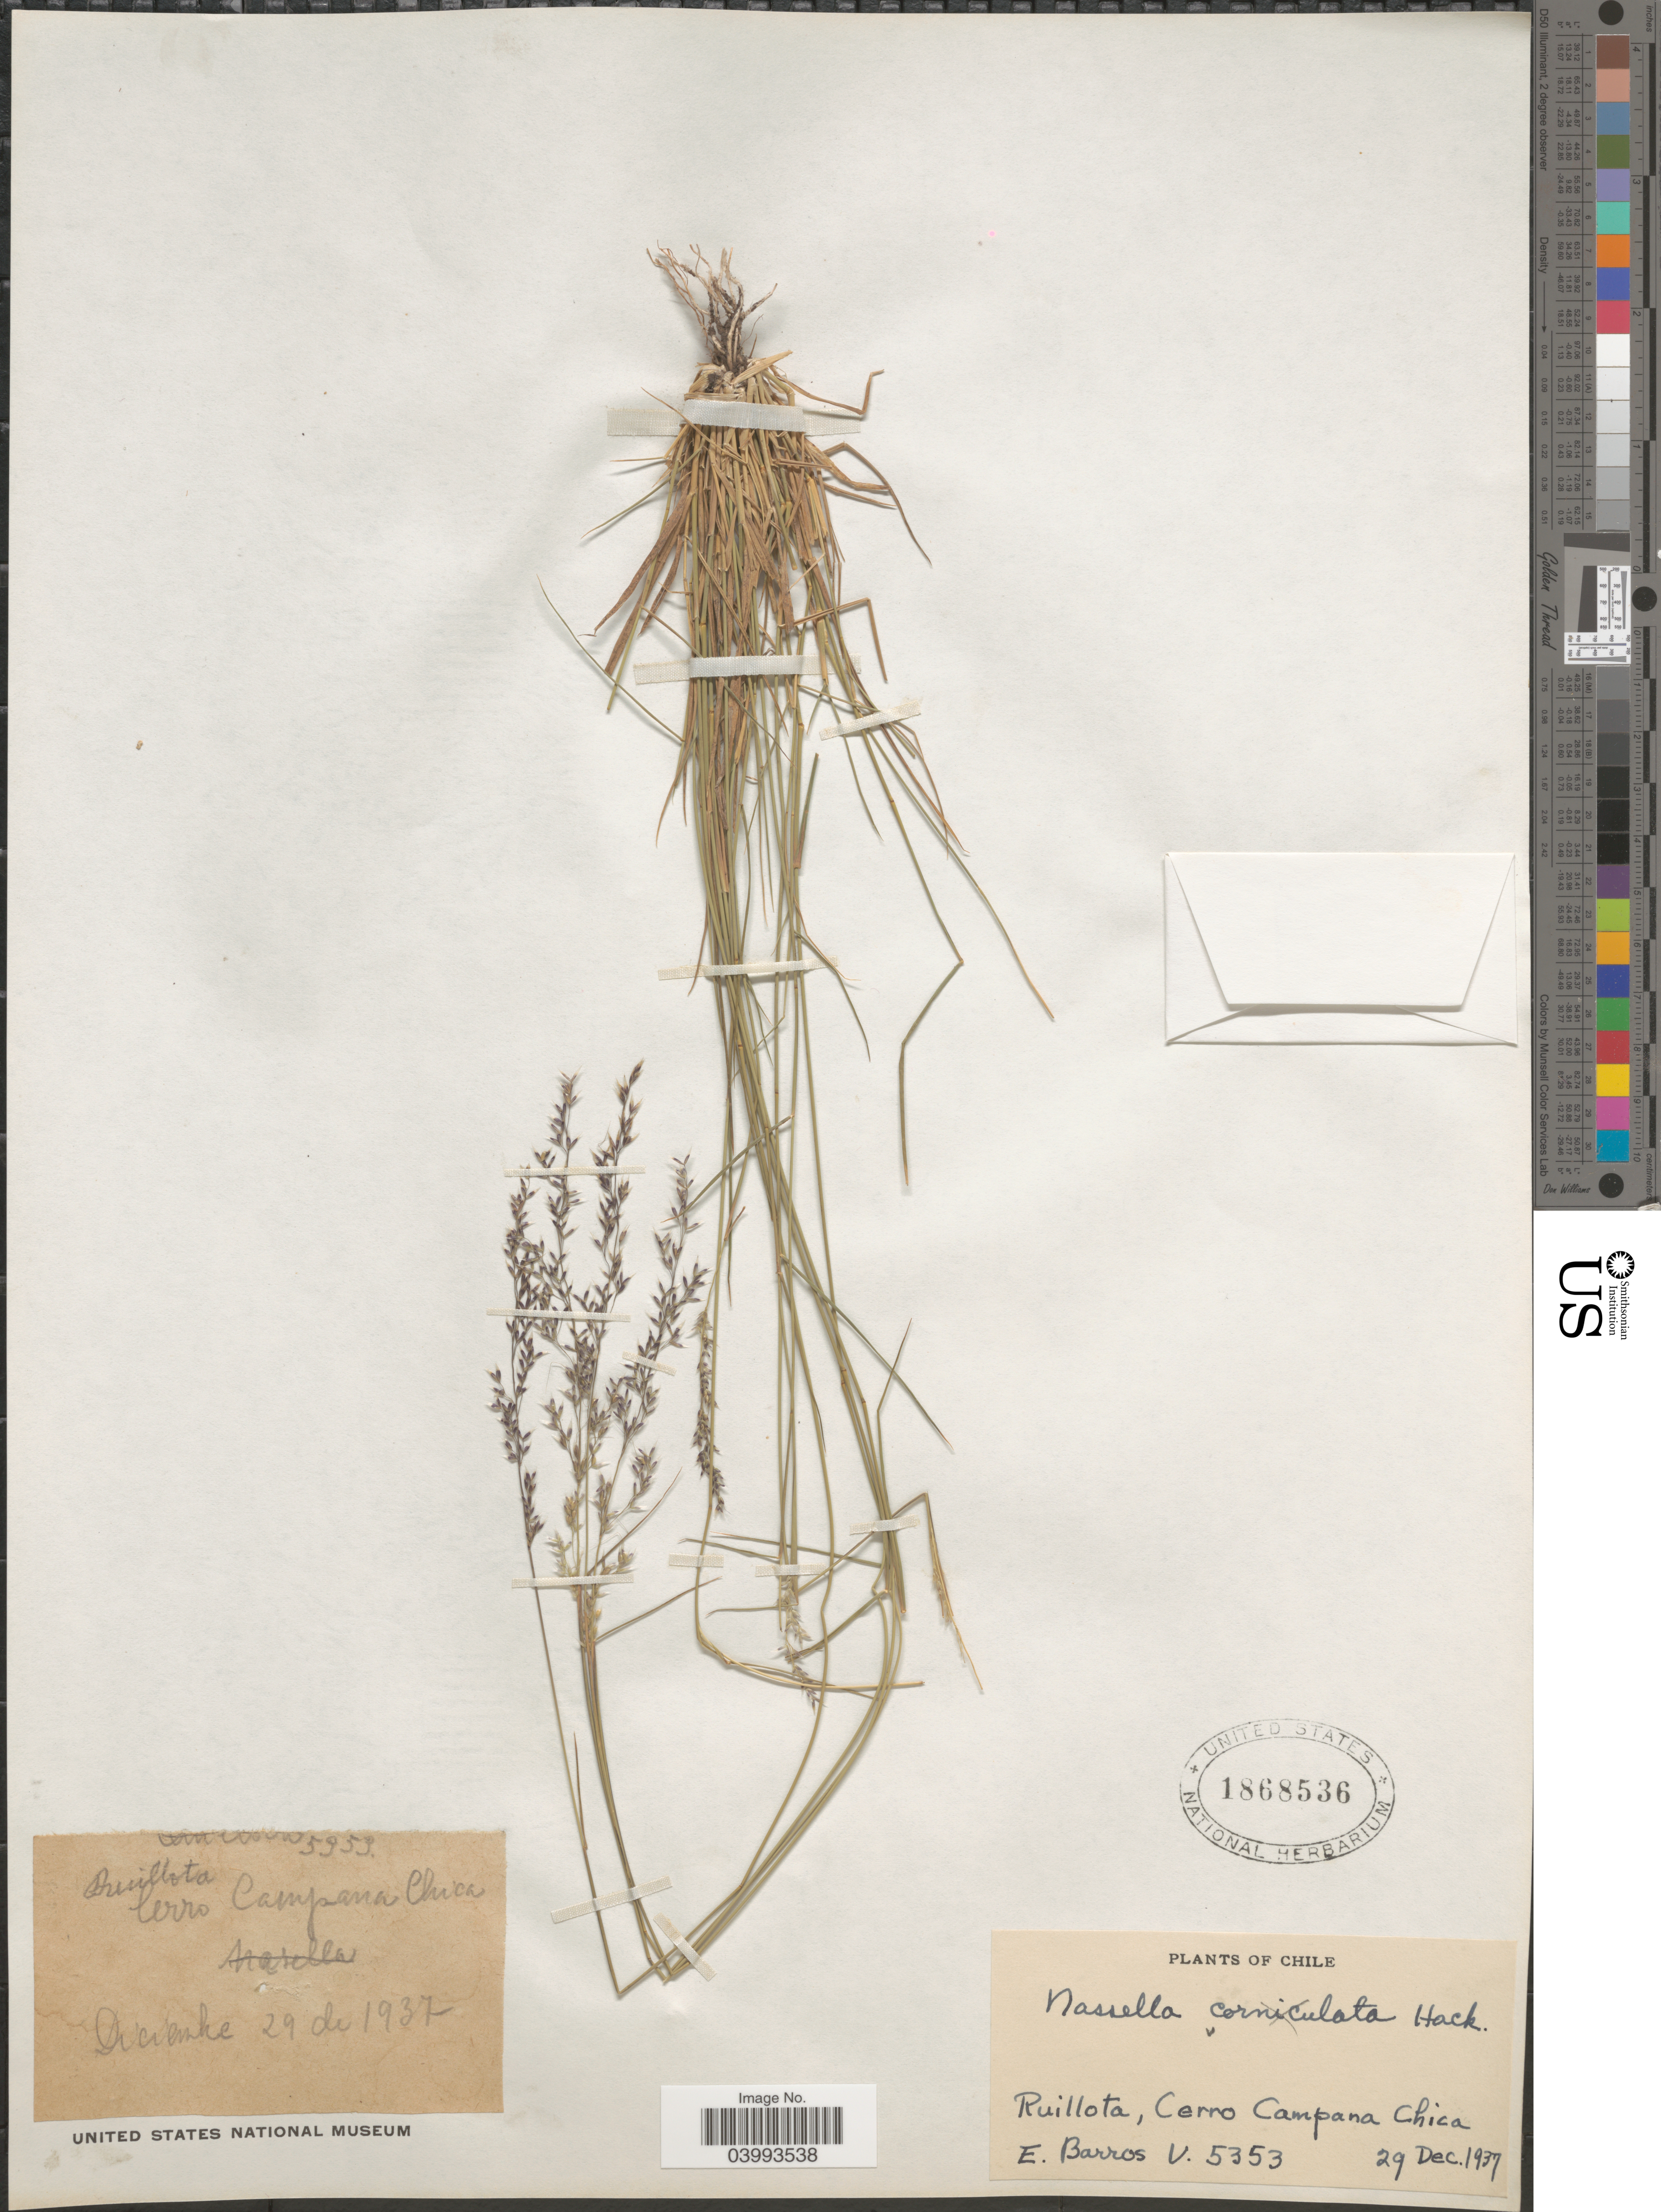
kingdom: Plantae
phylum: Tracheophyta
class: Liliopsida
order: Poales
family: Poaceae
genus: Nassella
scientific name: Nassella chilensis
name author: (Trin.) É. Desv.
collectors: E. Barros V.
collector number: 5353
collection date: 1937-12-29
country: Chile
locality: Ruillota, Cerro Campana Chica.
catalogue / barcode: US 1868536